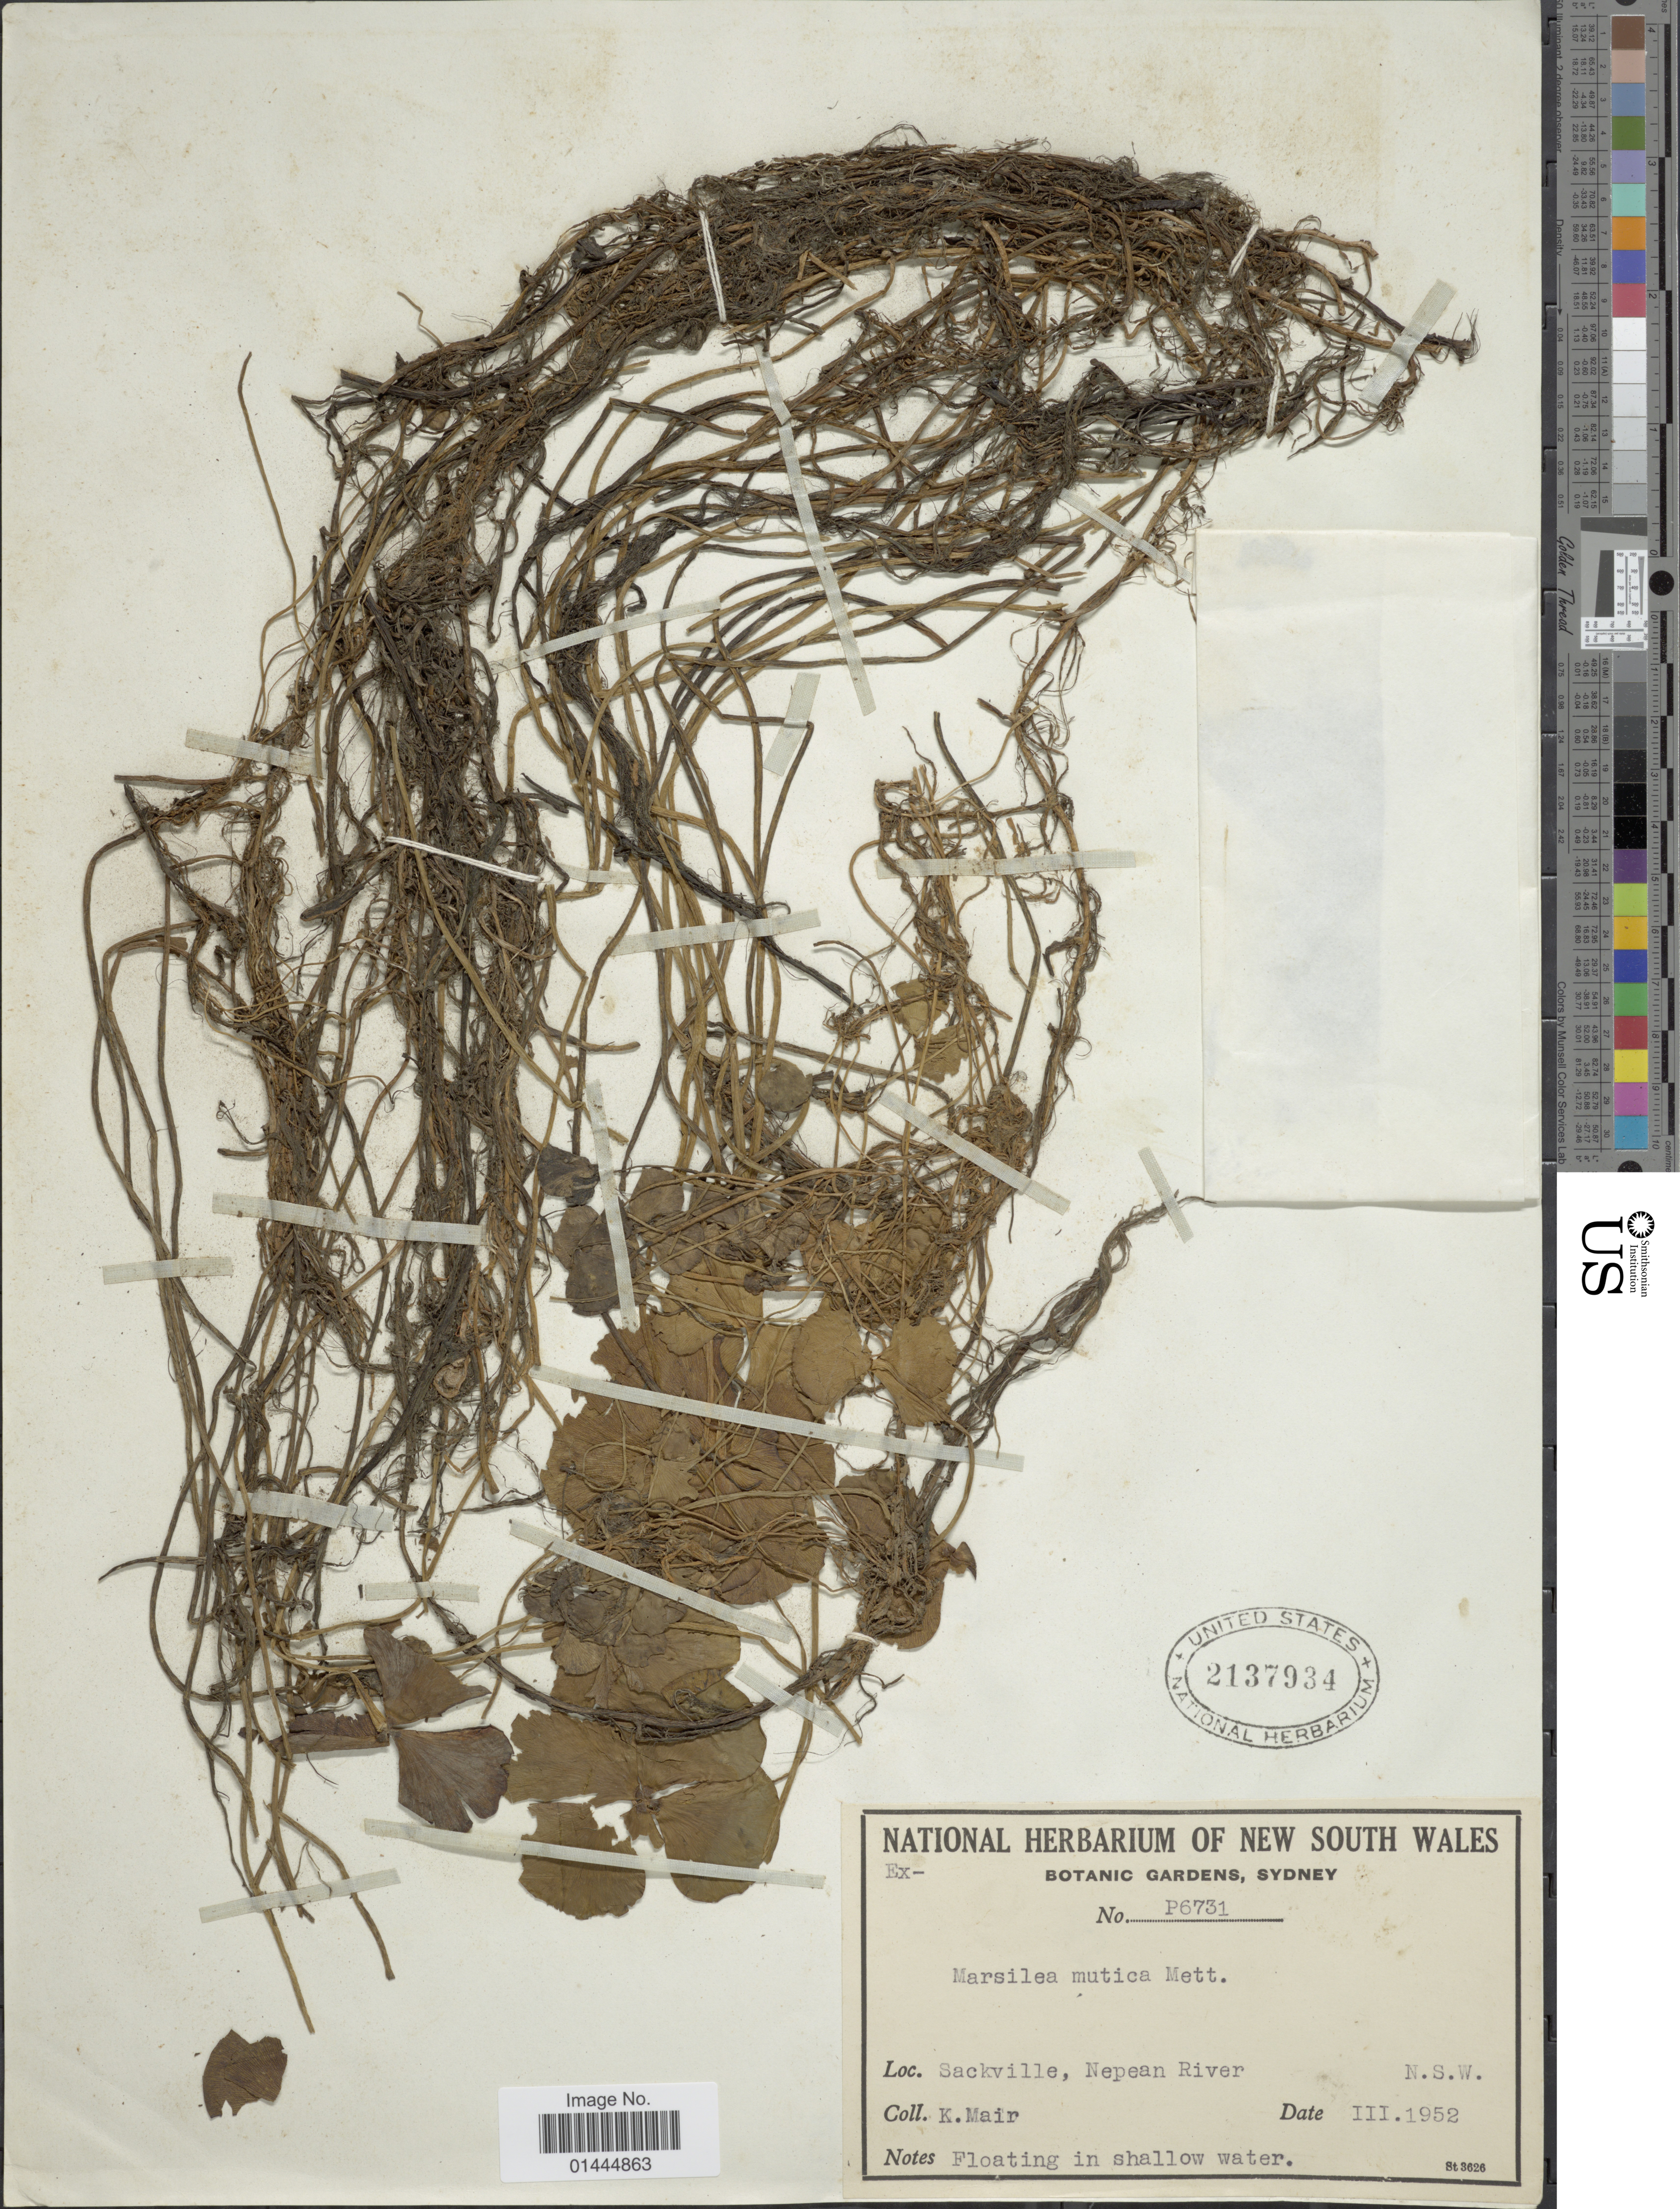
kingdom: Plantae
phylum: Tracheophyta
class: Polypodiopsida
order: Salviniales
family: Marsileaceae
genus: Marsilea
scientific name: Marsilea mutica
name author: Mett.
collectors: K. Mair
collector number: P6731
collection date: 1952-03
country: Australia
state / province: New South Wales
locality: Sackville, Nepean River.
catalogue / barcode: US 2137934